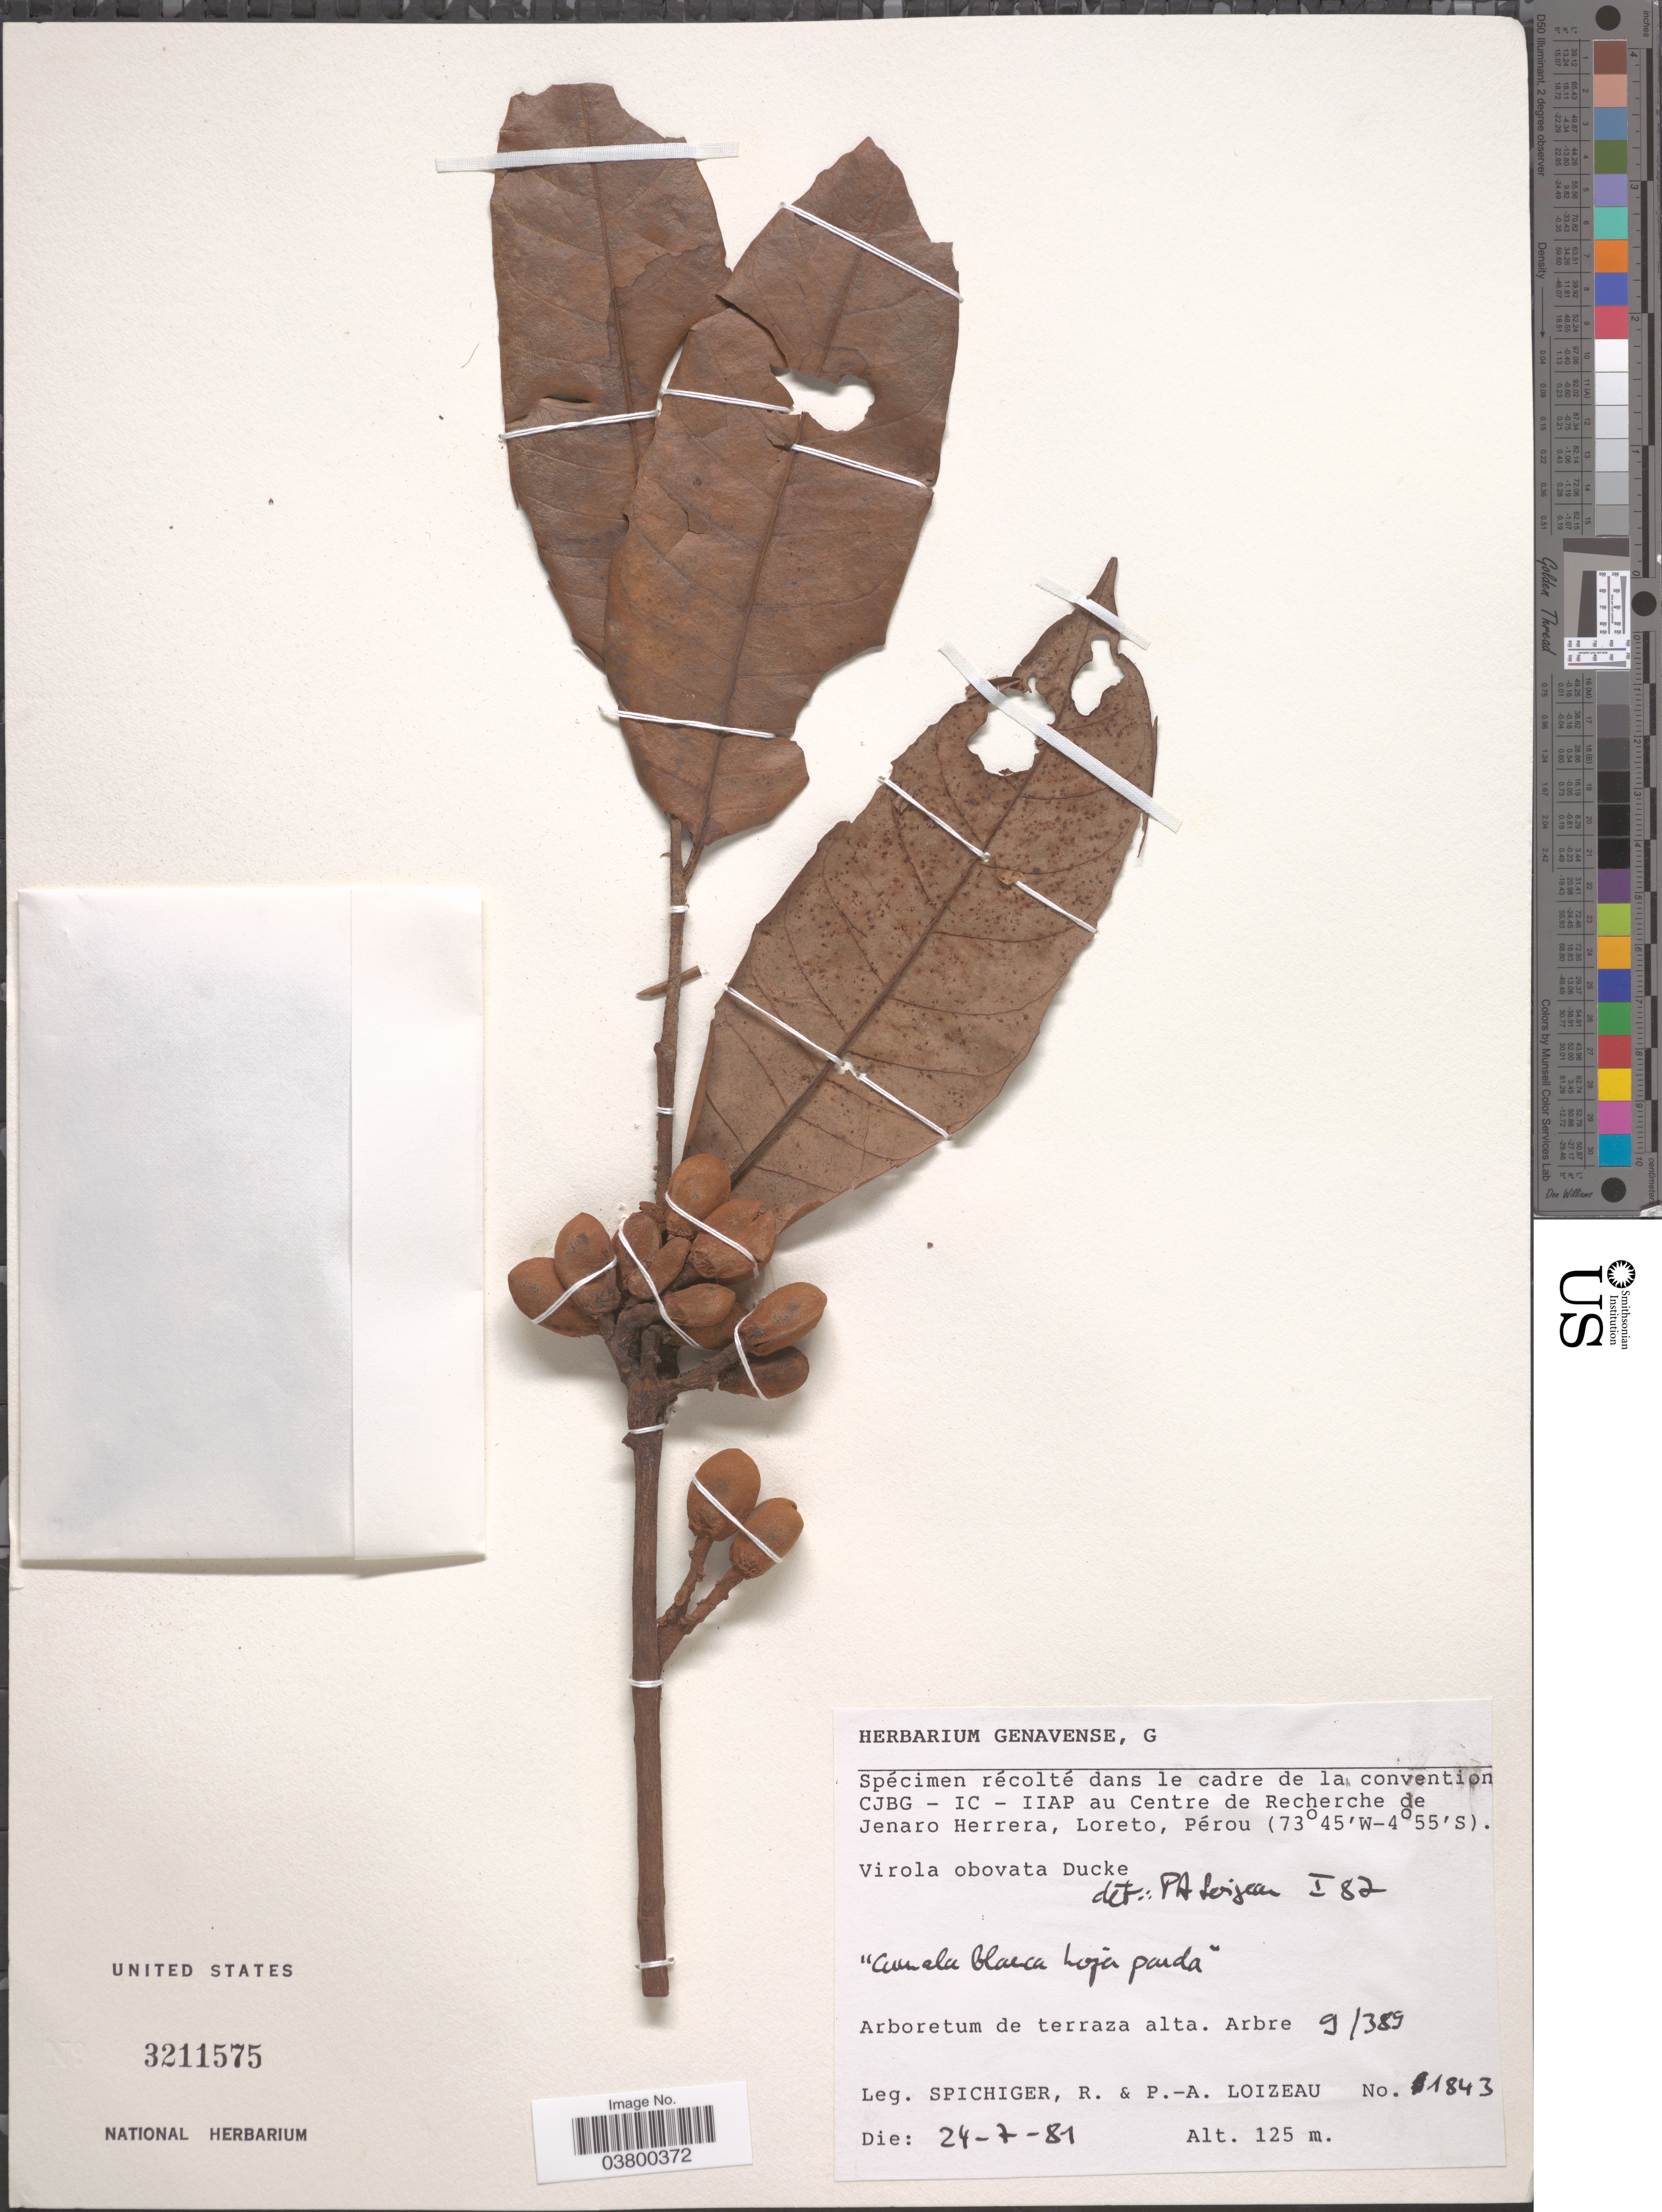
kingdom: Plantae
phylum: Tracheophyta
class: Magnoliopsida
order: Magnoliales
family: Myristicaceae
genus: Virola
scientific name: Virola obovata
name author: Ducke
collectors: R. Spichiger & P. Loizeau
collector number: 1843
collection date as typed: Transcribed d/m/y: 24/7/81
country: Peru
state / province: Loreto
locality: Centre de Recherche de Jenaro Herrera, Loreto, Pérou. Arboretum de terraza alta - Arbre 9/389.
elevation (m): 125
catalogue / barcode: US 3211575